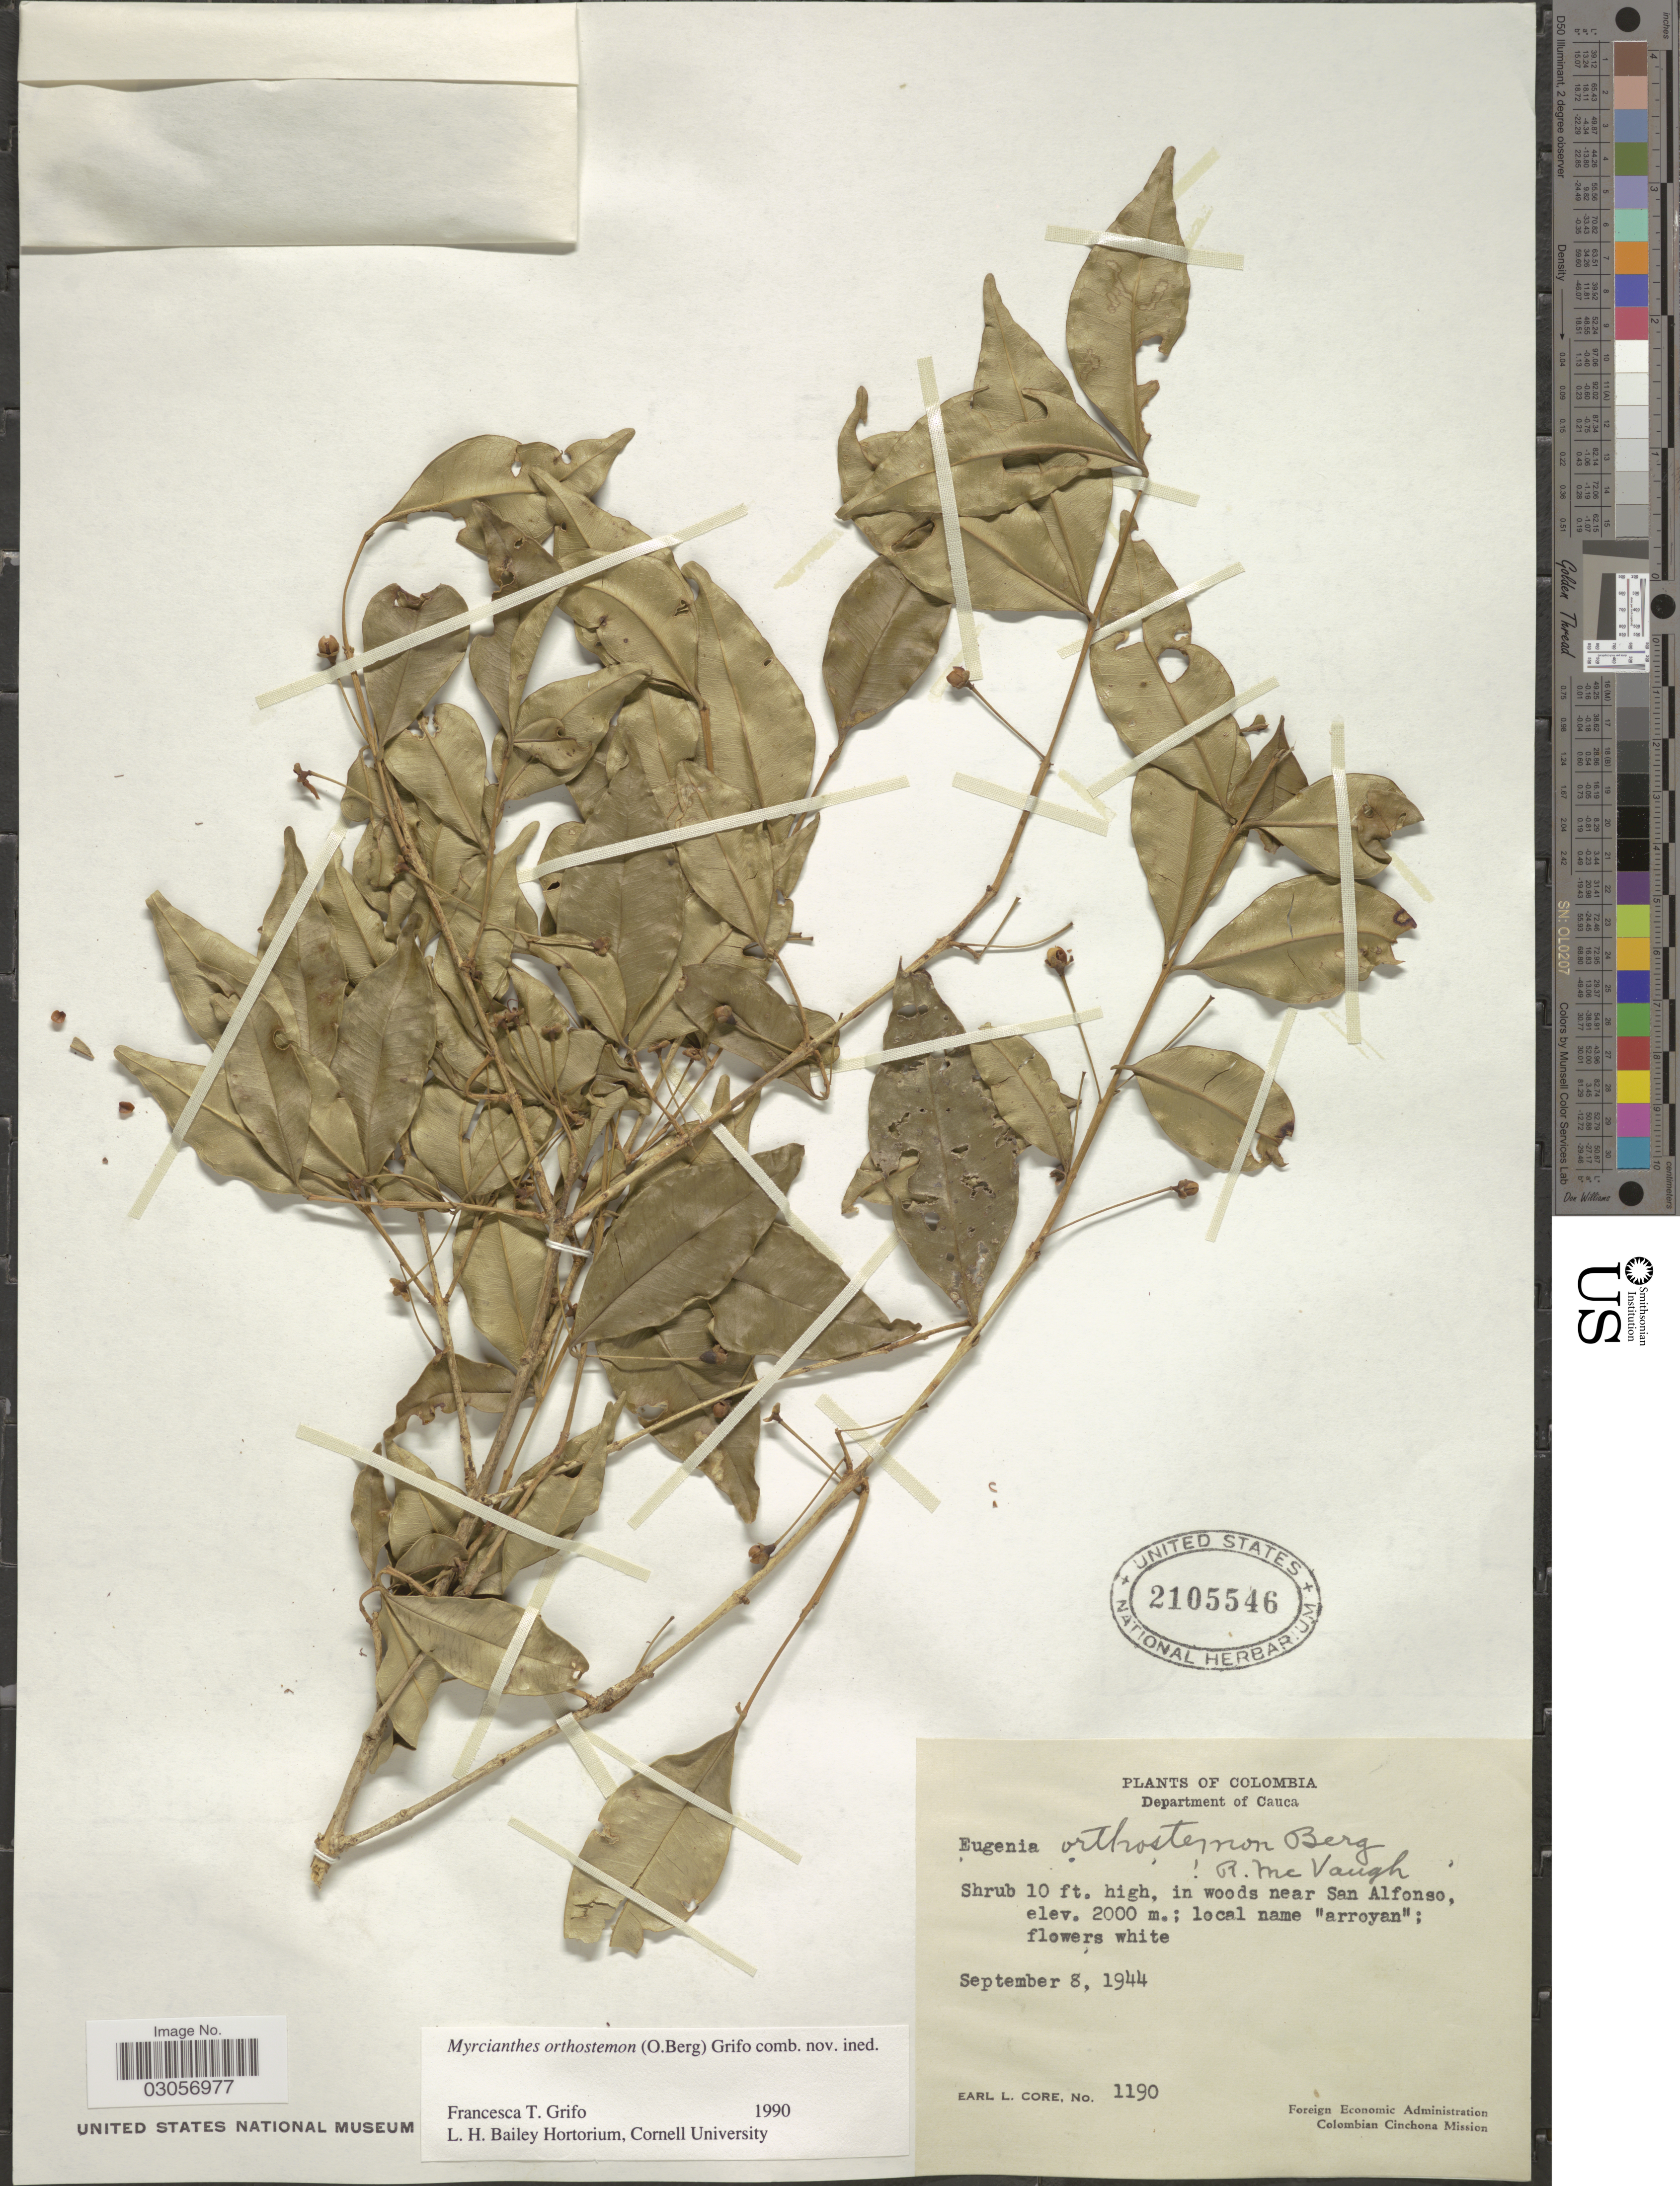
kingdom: Plantae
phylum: Tracheophyta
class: Magnoliopsida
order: Myrtales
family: Myrtaceae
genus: Myrcianthes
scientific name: Myrcianthes orthostemon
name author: (O. Berg) Grifo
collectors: E. L. Core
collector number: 1190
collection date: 1944-09-08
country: Colombia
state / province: Cauca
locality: Department of Cauca, in woods near San Alfonso.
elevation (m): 2000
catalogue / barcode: US 2105546